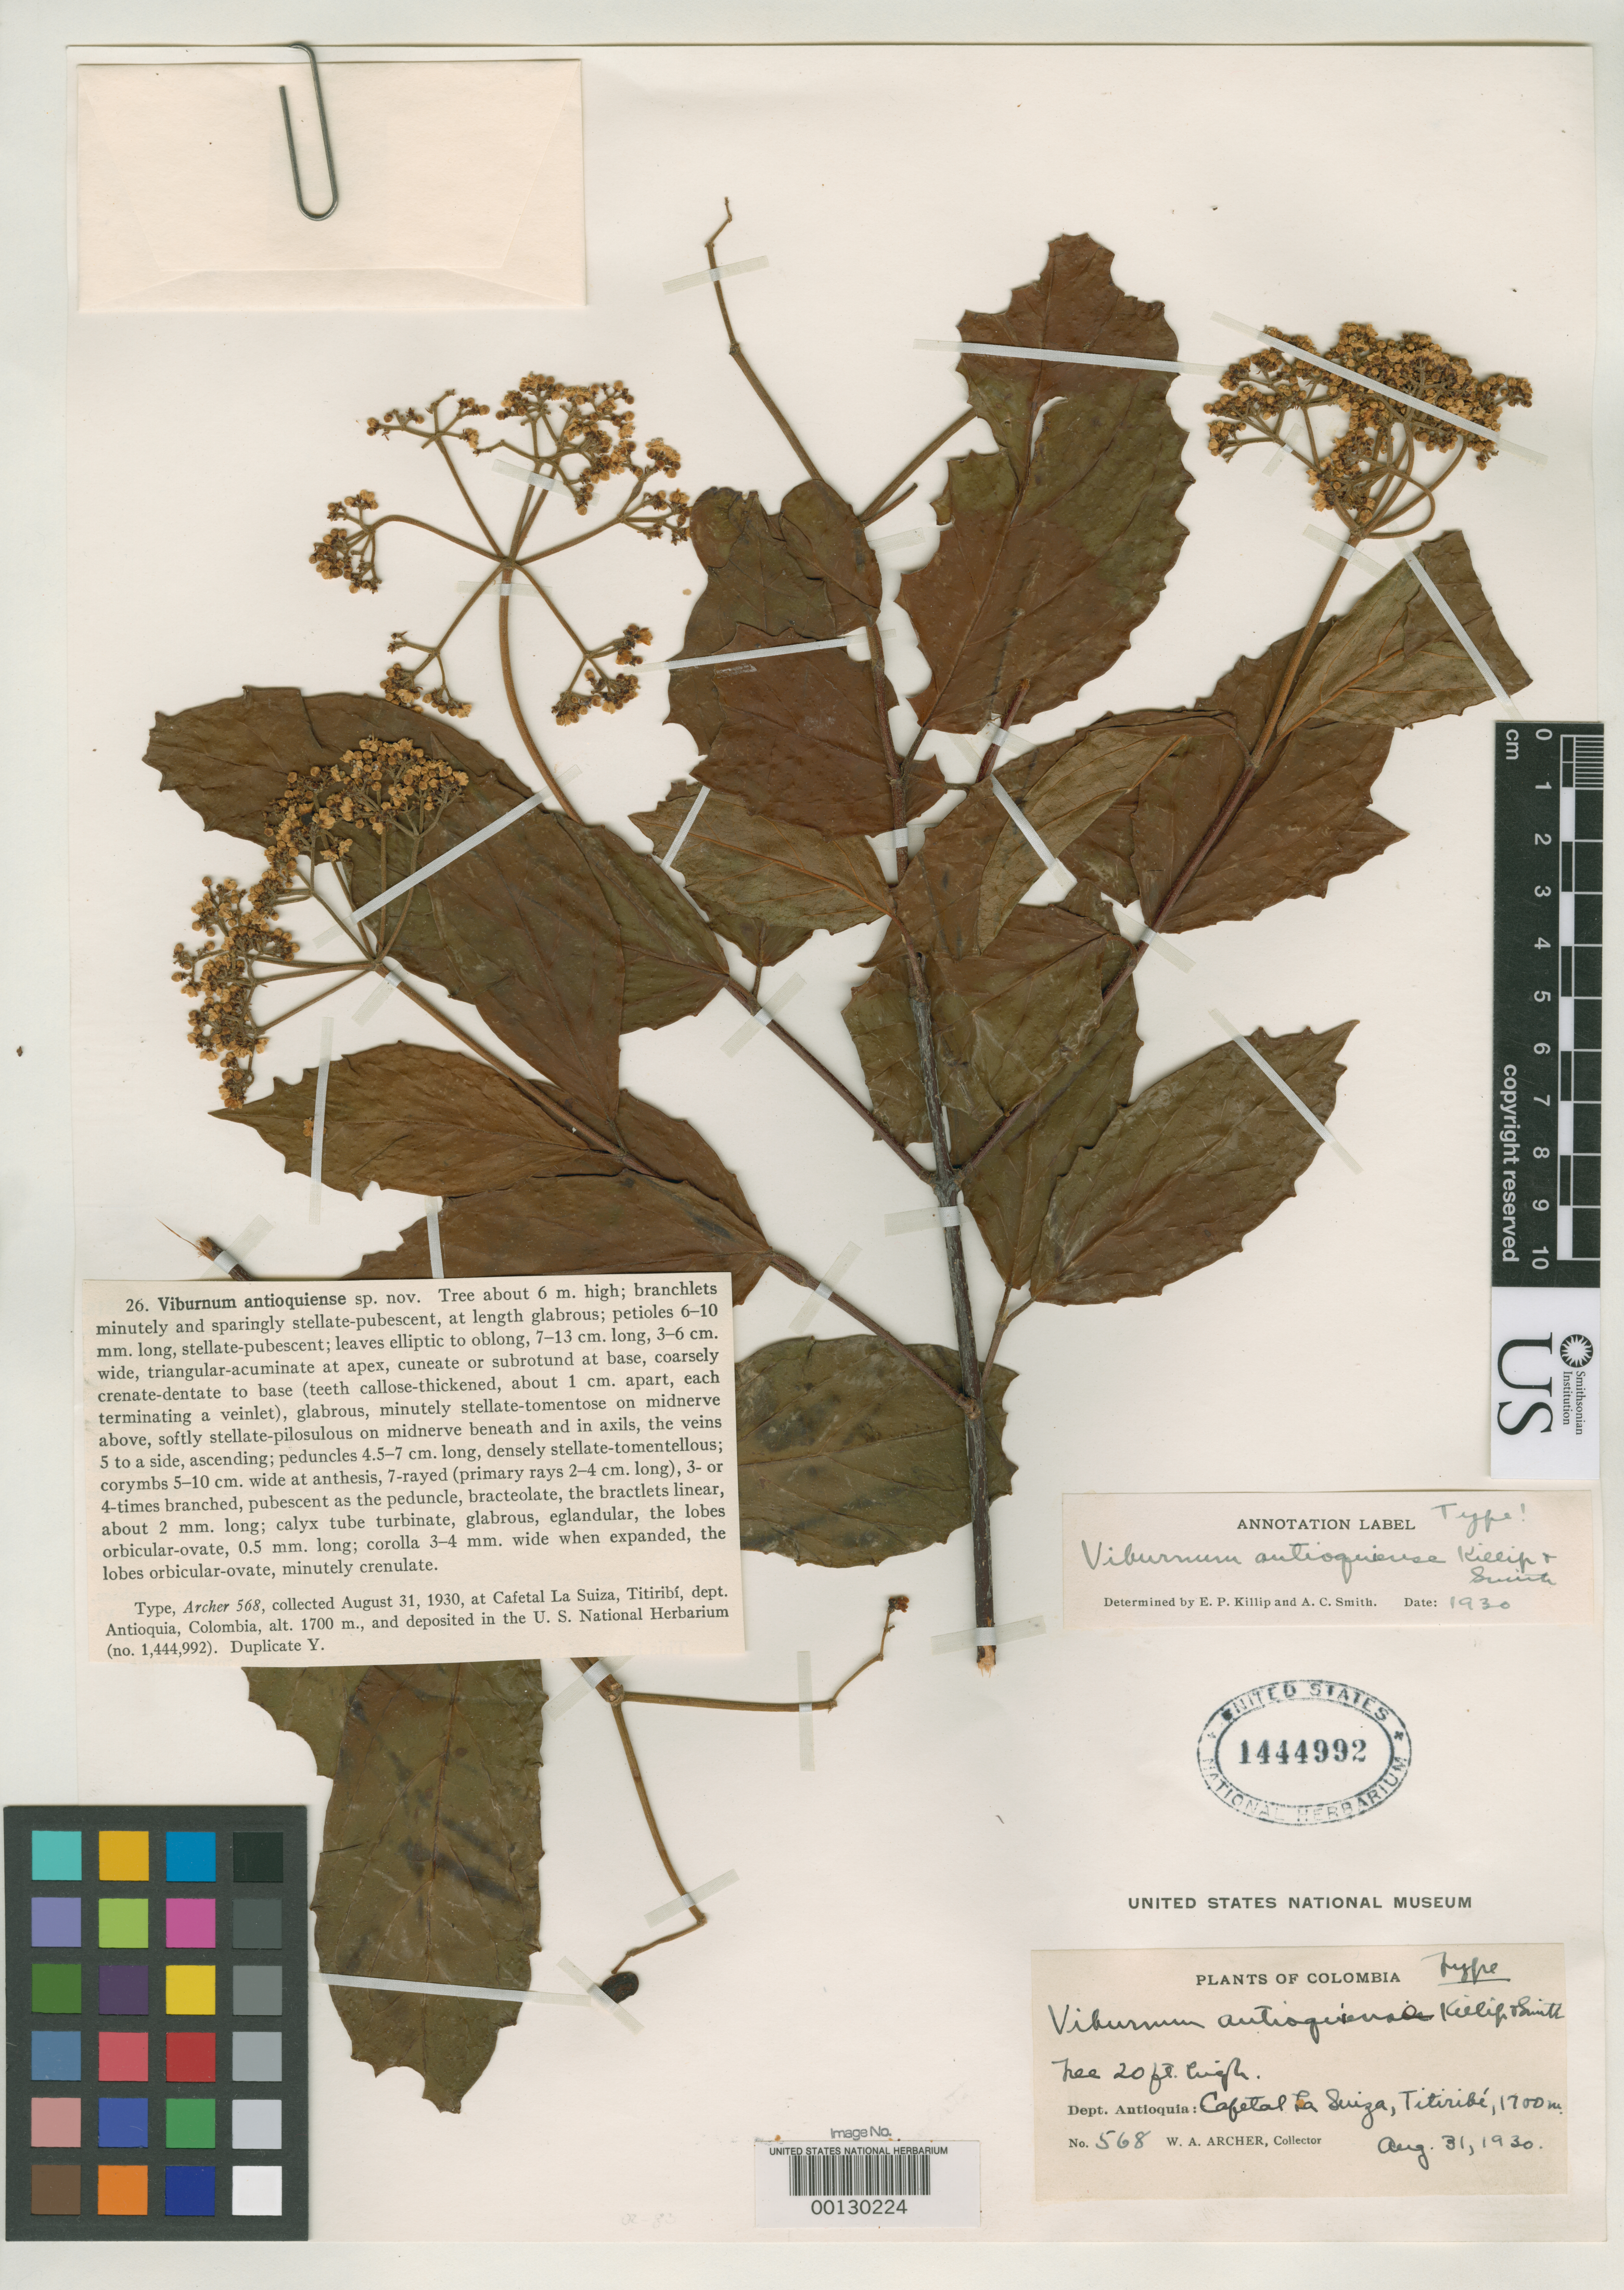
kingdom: Plantae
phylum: Tracheophyta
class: Magnoliopsida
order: Dipsacales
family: Viburnaceae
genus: Viburnum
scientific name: Viburnum antioquiense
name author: Killip & A.C. Sm.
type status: Holotype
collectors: W. A. Archer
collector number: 568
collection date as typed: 31 Aug 1930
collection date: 1930-08-31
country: Colombia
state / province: Antioquia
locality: Cafetal La Suiza, Titiribi.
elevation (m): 1700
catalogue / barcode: US 1444992